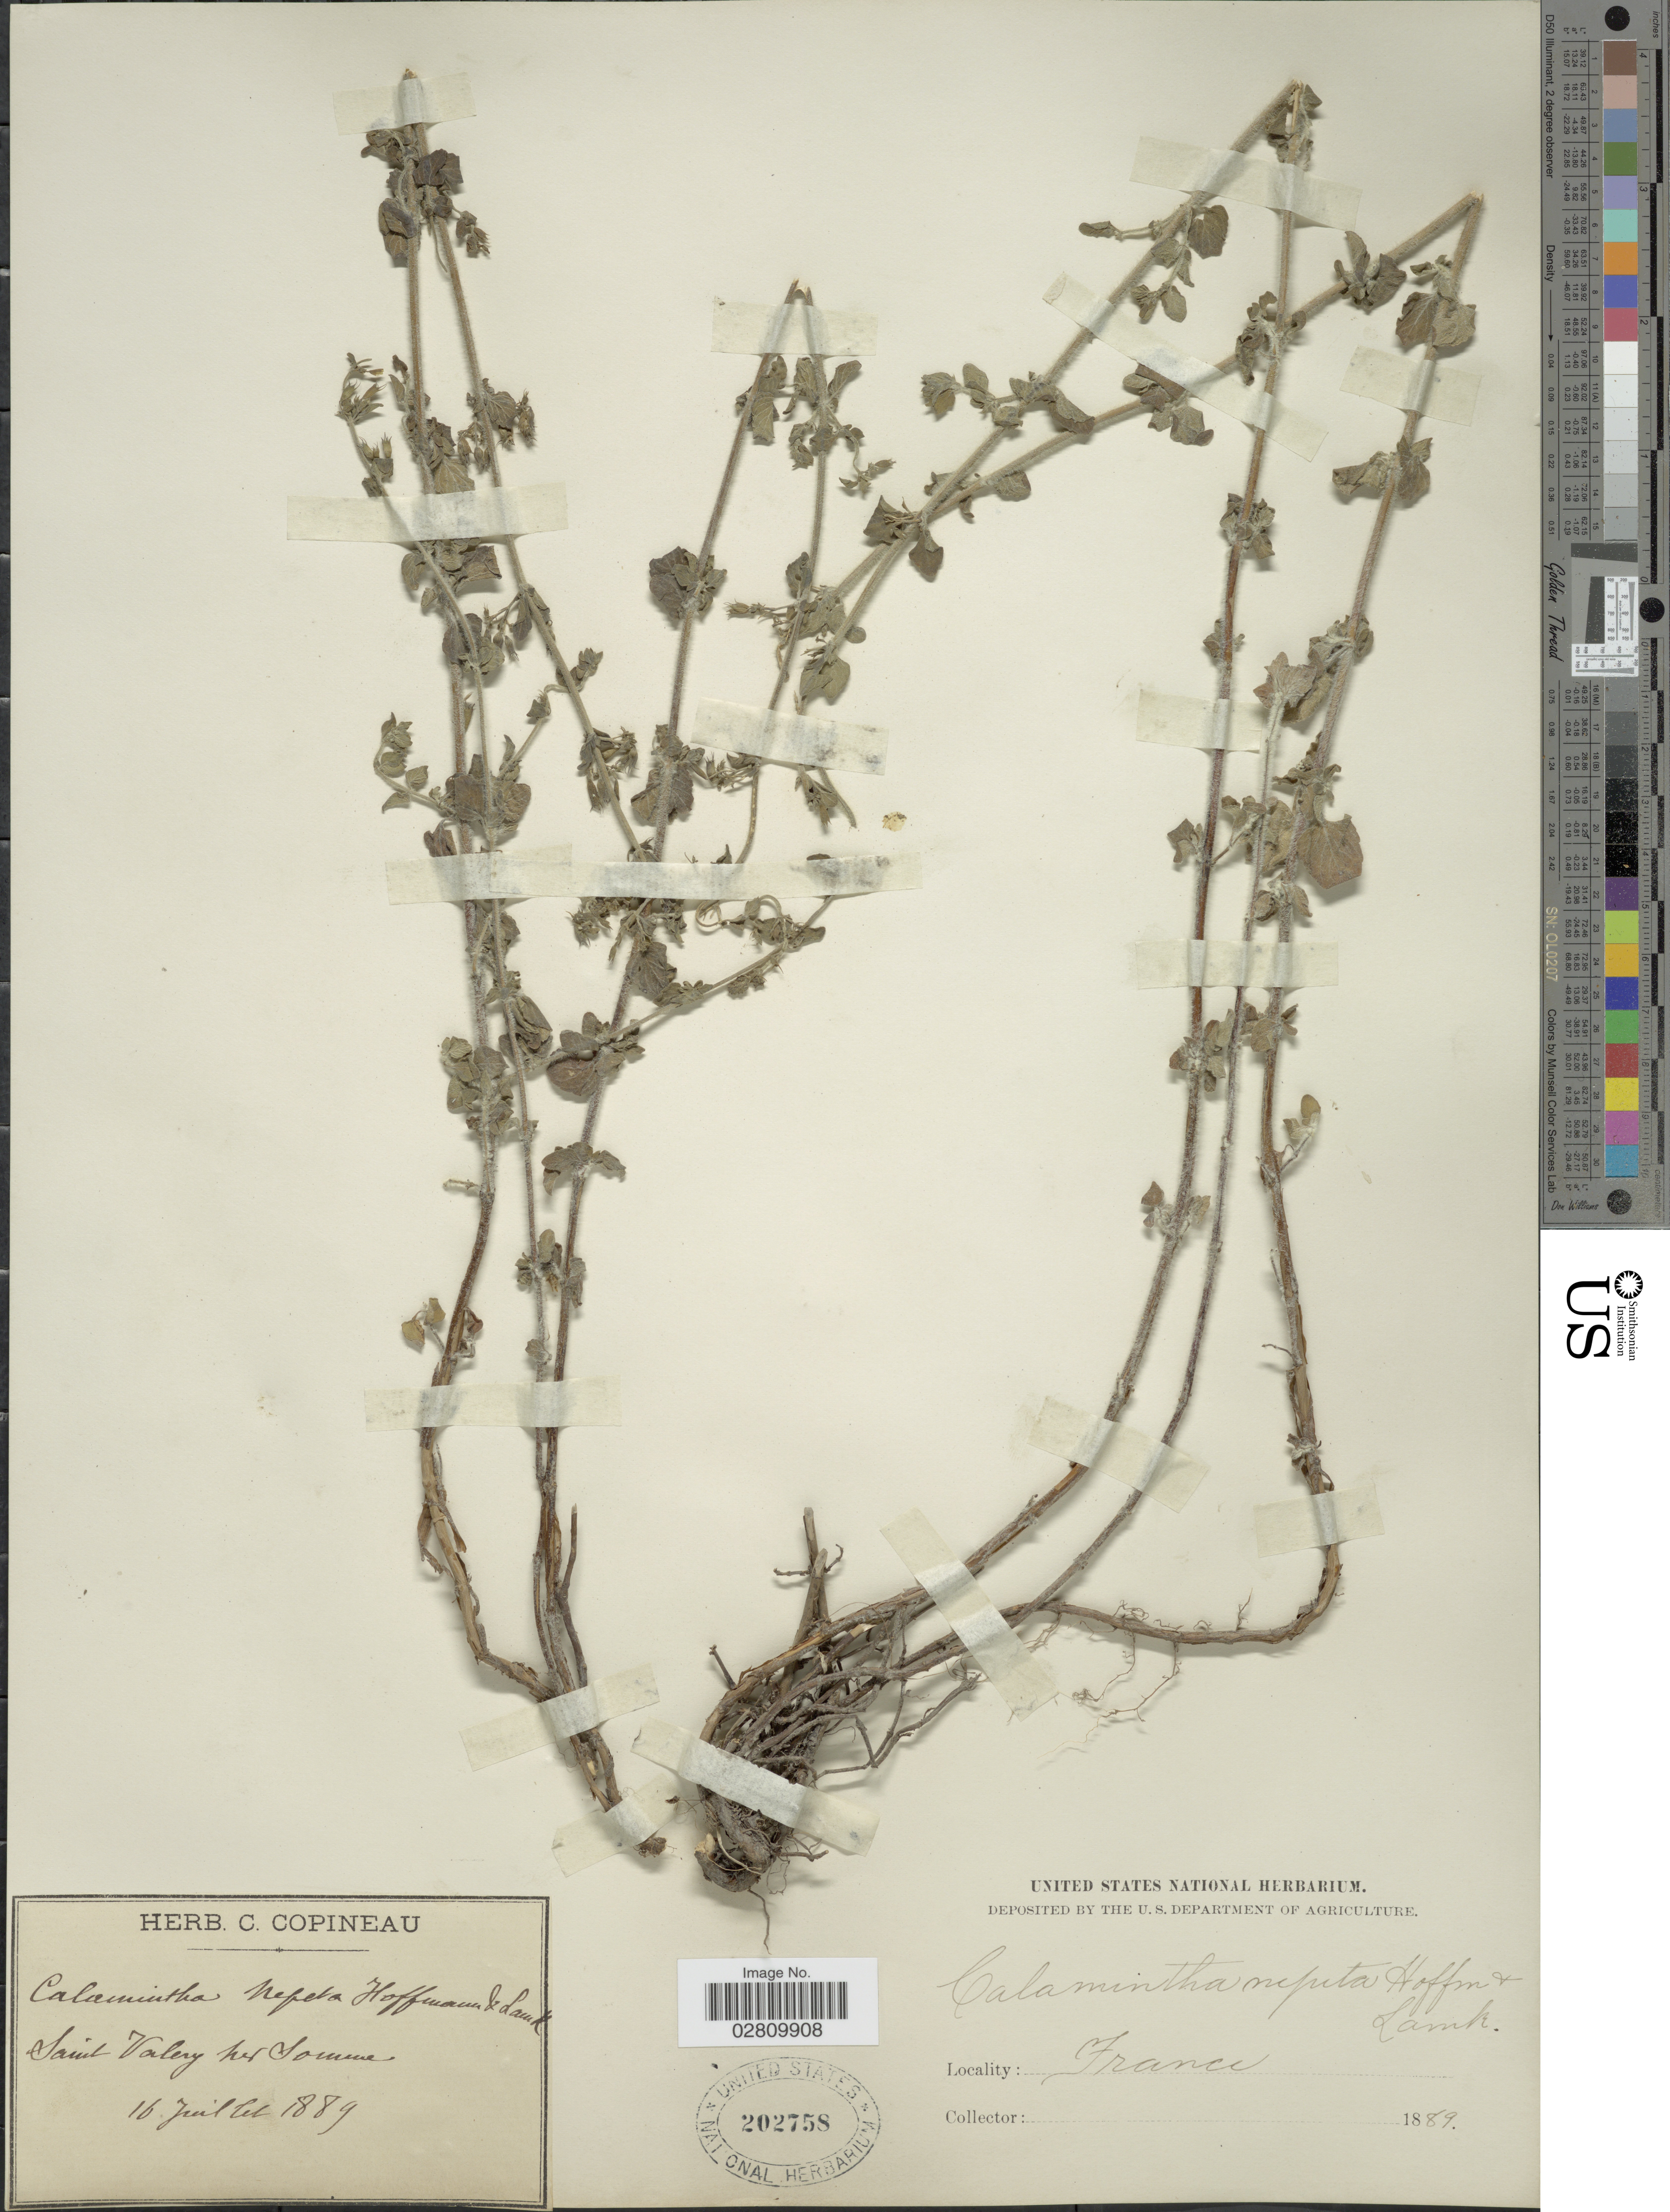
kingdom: Plantae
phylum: Tracheophyta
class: Magnoliopsida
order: Lamiales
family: Lamiaceae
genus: Clinopodium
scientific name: Clinopodium nepeta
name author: (L.) Kuntze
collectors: ex herb. C. Copineau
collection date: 1889-07-16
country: France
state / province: Hauts-de-France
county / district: Somme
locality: Saint Valery sur Somme [Saint-Valery-sur-Somme]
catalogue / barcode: US 202758